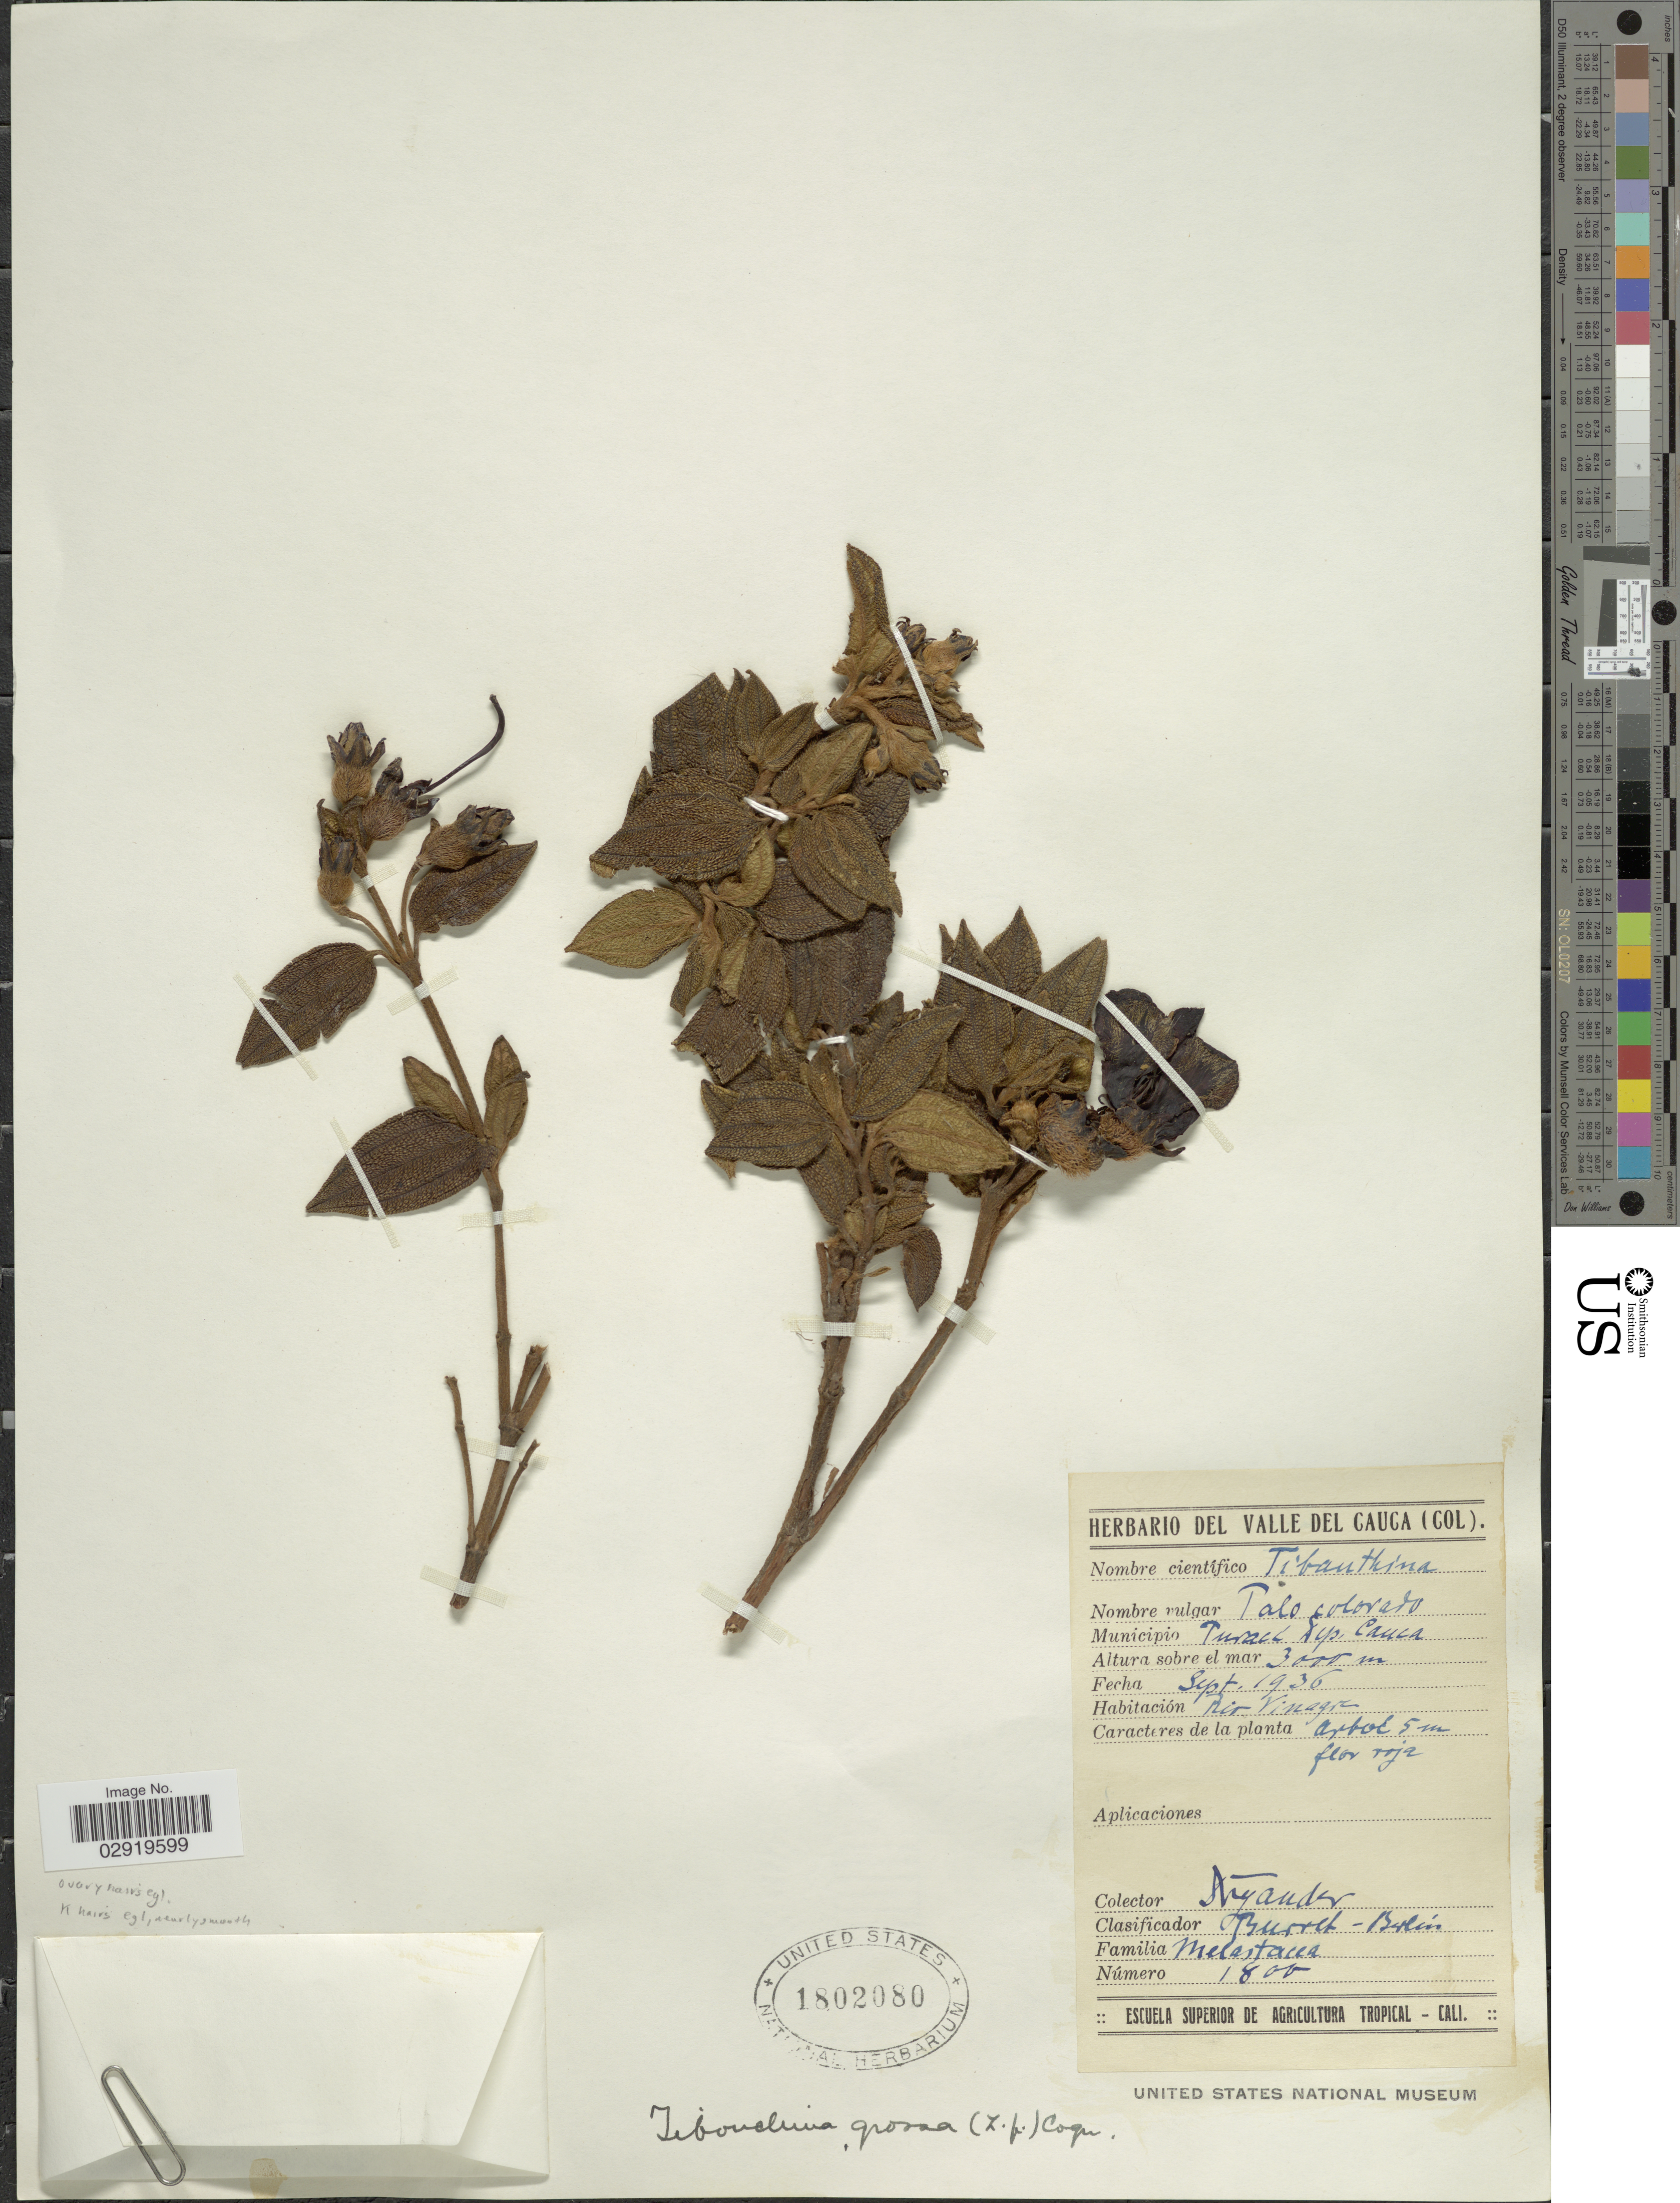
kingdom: Plantae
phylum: Tracheophyta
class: Magnoliopsida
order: Myrtales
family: Melastomataceae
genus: Chaetogastra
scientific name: Chaetogastra grossa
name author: (L. f.) P.J.F. Guim. & Michelang.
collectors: -. Dryander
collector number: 1800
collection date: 1936-09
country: Colombia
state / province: Cauca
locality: Municipio Purace Dep. Cauca. Rio Vinagre.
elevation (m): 3000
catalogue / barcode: US 1802080